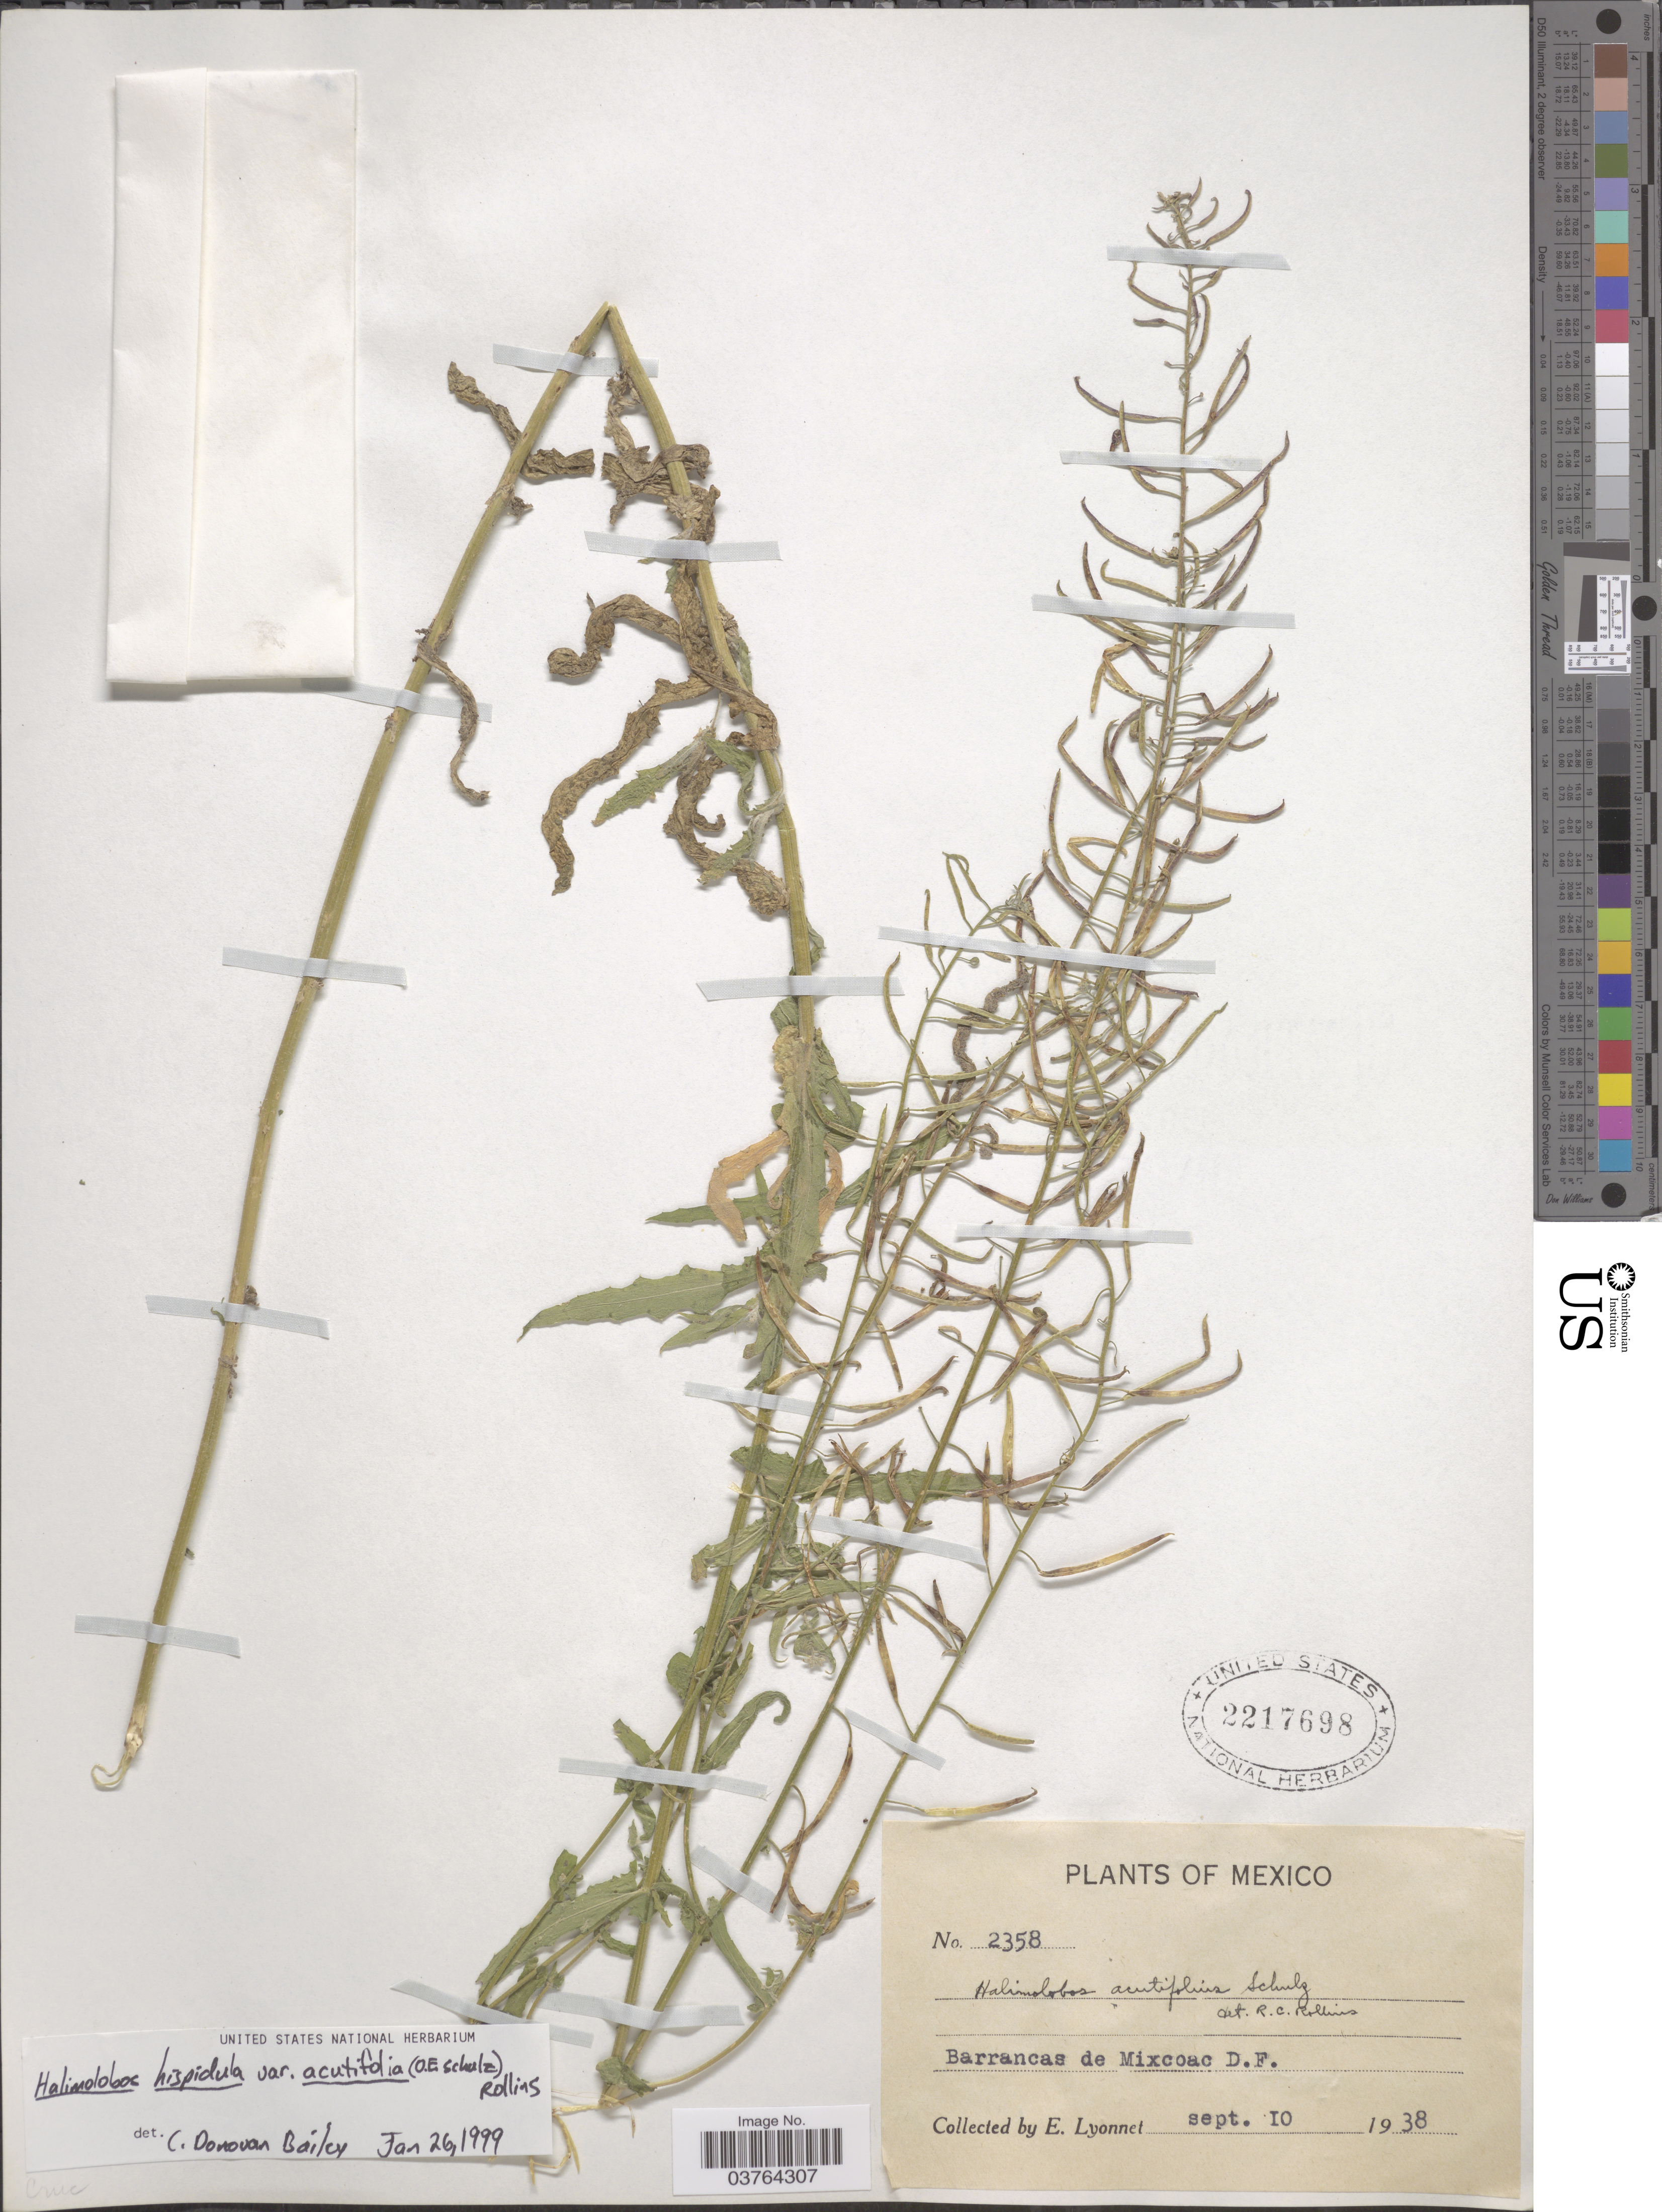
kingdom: Plantae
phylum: Tracheophyta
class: Magnoliopsida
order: Brassicales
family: Brassicaceae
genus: Halimolobos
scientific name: Halimolobos hispidulus var. acutifolius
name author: Rollins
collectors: E. Lyonnet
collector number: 2358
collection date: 1938-09-10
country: Mexico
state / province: Distrito Federal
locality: Barrancas de Mixcoac.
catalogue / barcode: US 2217698